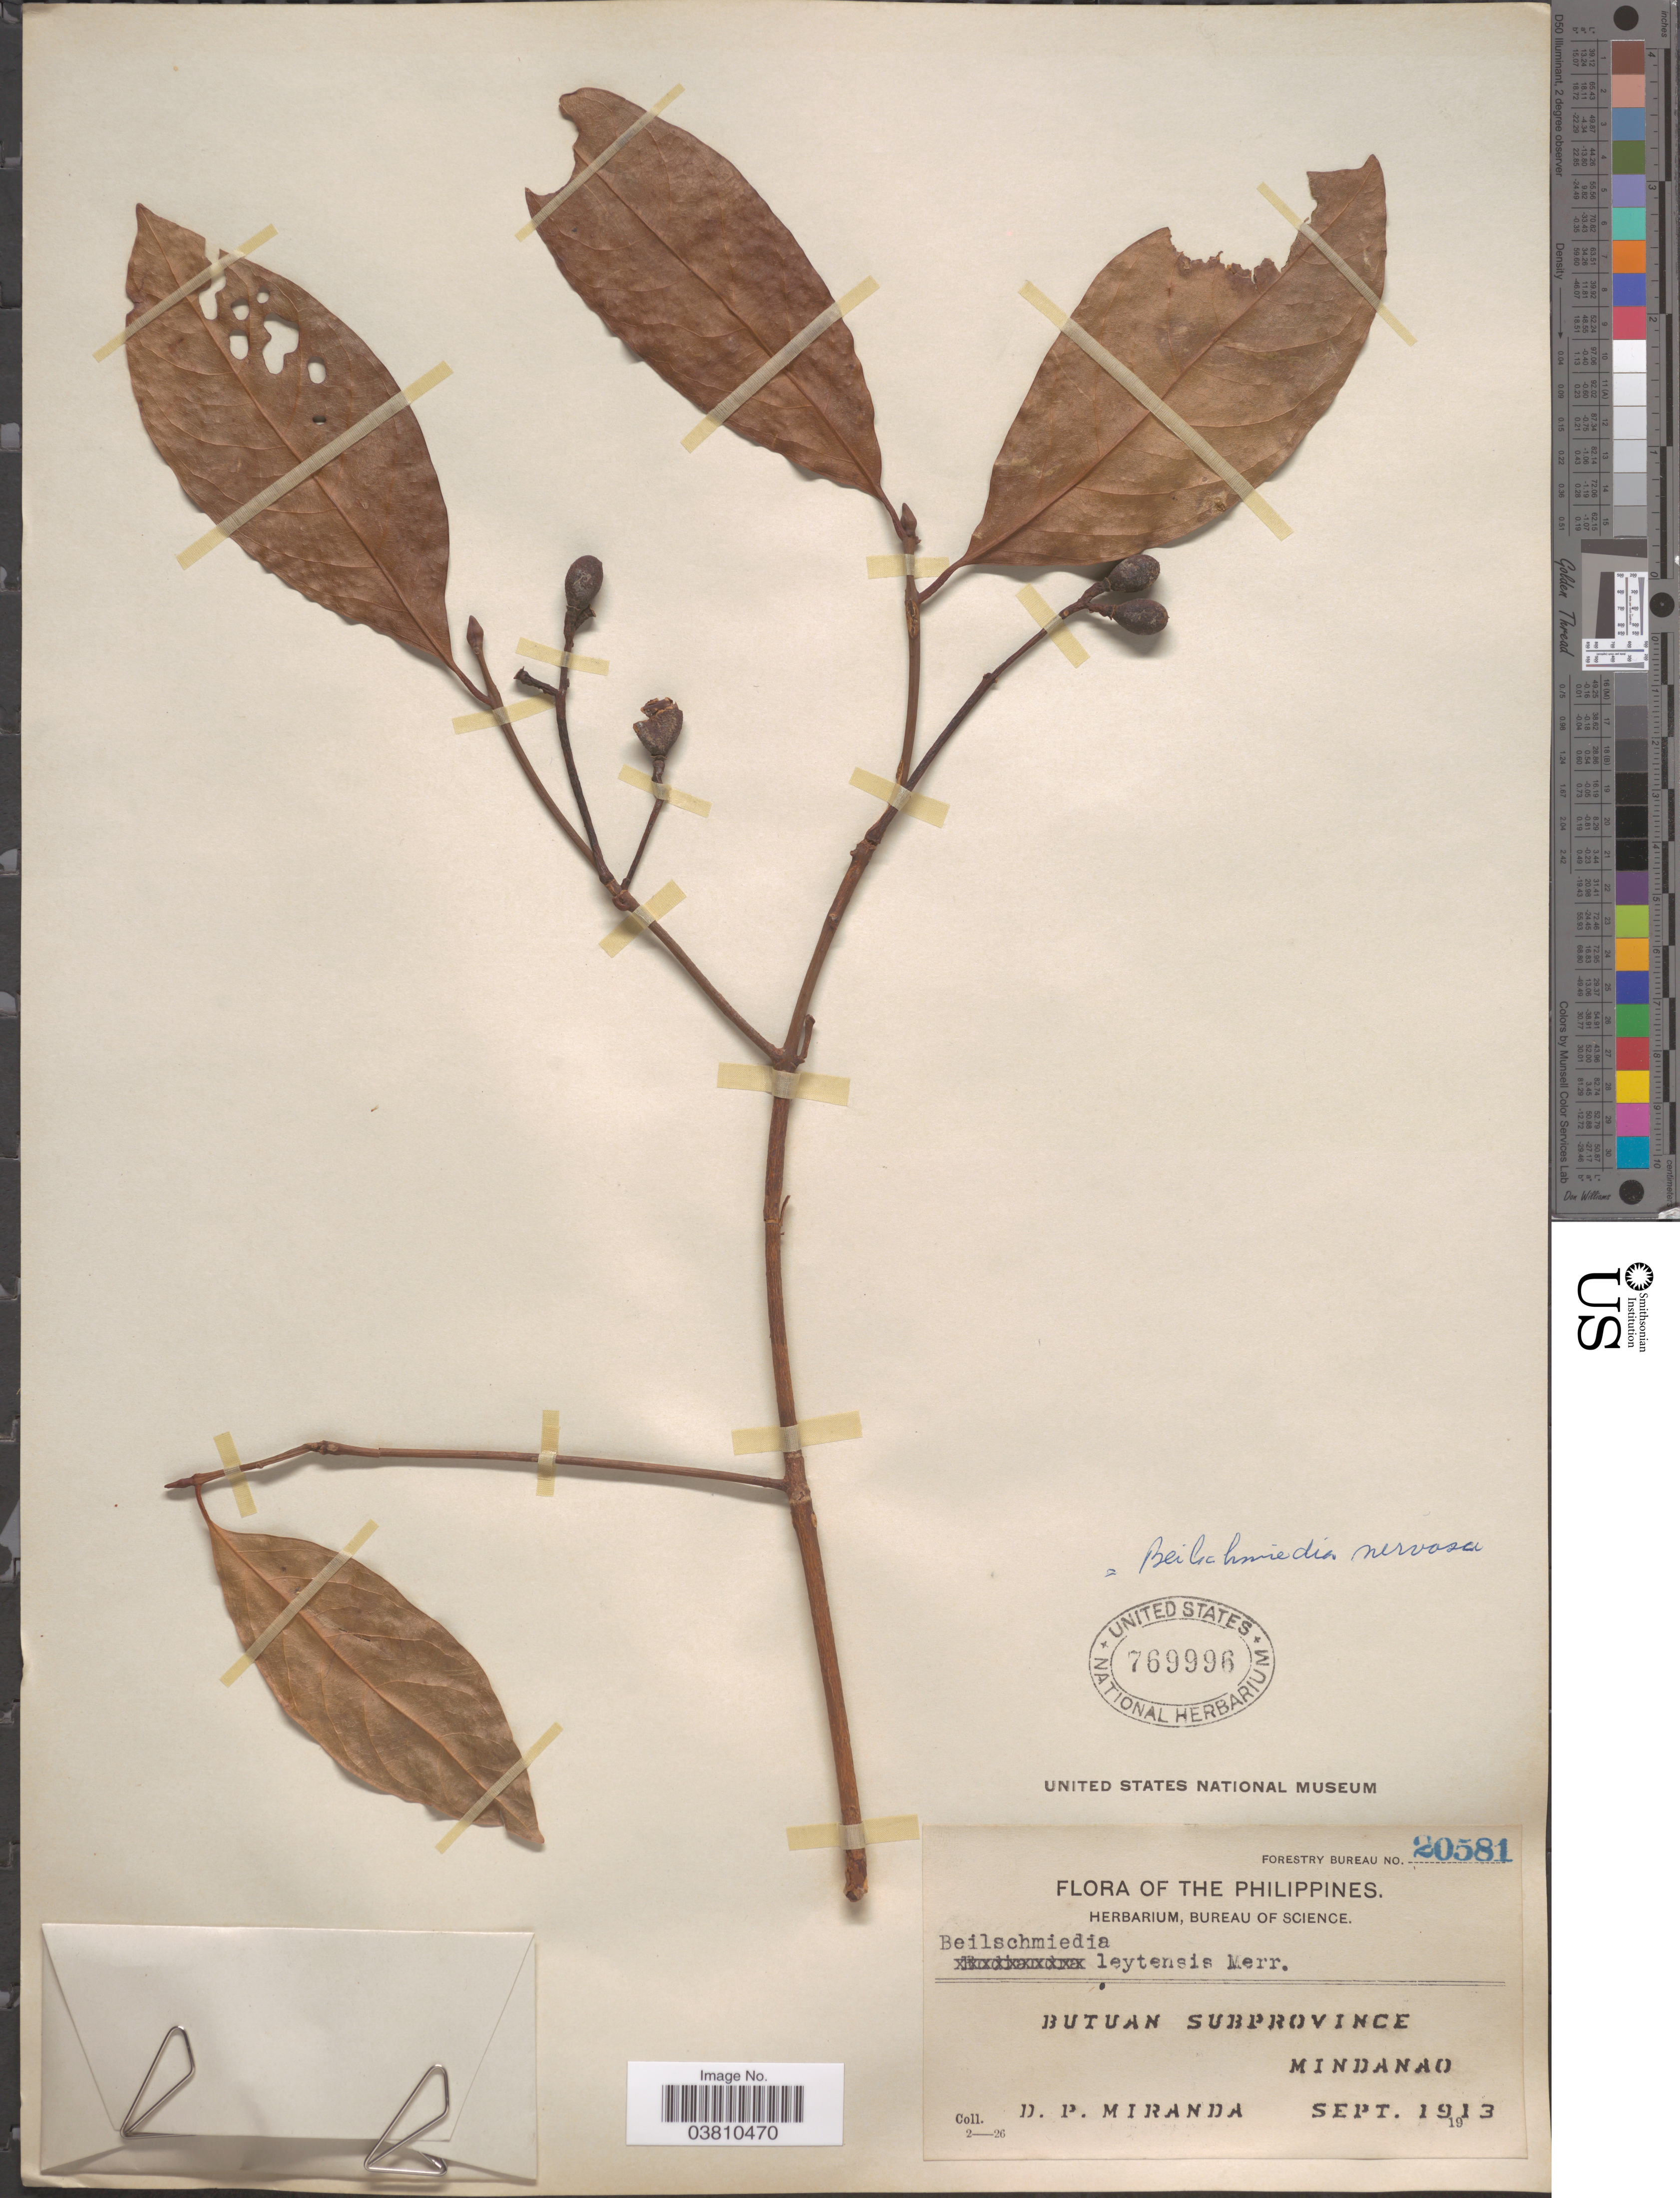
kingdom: Plantae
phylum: Tracheophyta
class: Magnoliopsida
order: Laurales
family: Lauraceae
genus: Beilschmiedia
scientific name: Beilschmiedia nervosa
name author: (Elmer) Merr.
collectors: D. P. Miranda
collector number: Forestry Bureau 20581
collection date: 1913-09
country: Philippines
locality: Butuan Subprovince, Mindanao.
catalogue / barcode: US 769996